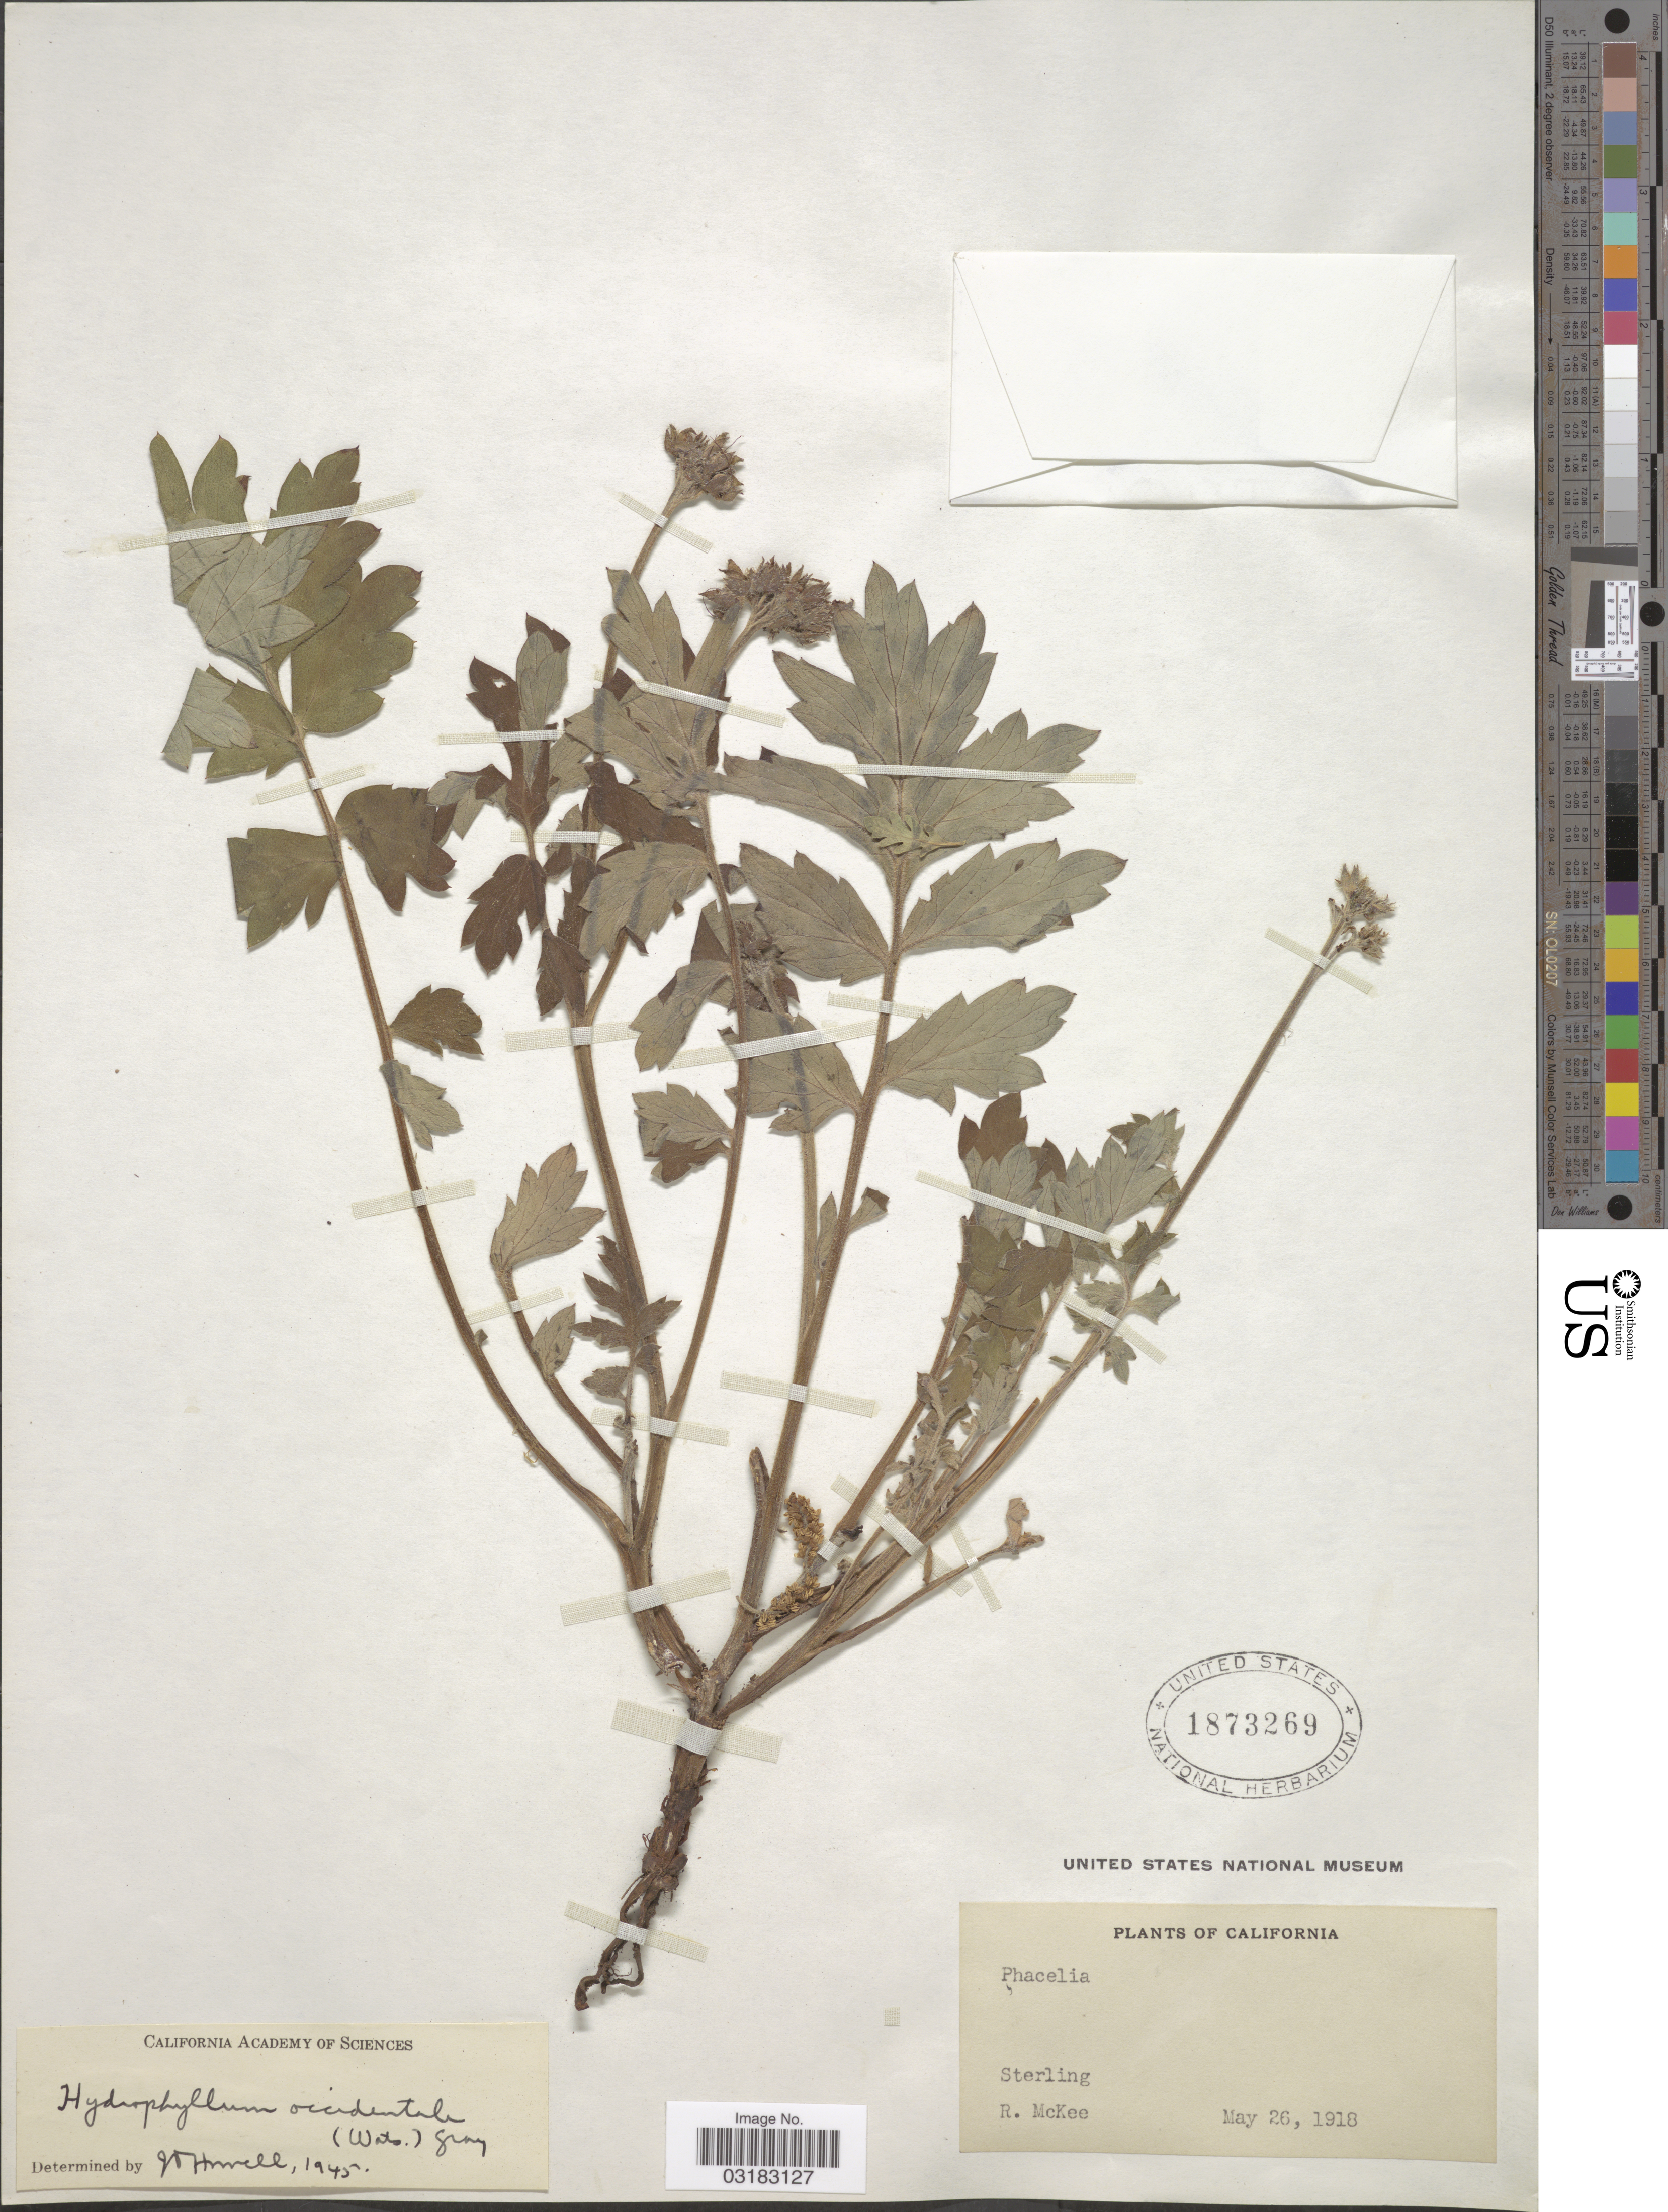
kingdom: Plantae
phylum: Tracheophyta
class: Magnoliopsida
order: Boraginales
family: Hydrophyllaceae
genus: Hydrophyllum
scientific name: Hydrophyllum occidentale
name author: (S. Watson) A. Gray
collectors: R. Mckee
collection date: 1918-05-26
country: United States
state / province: California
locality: Sterling.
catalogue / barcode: US 1873269